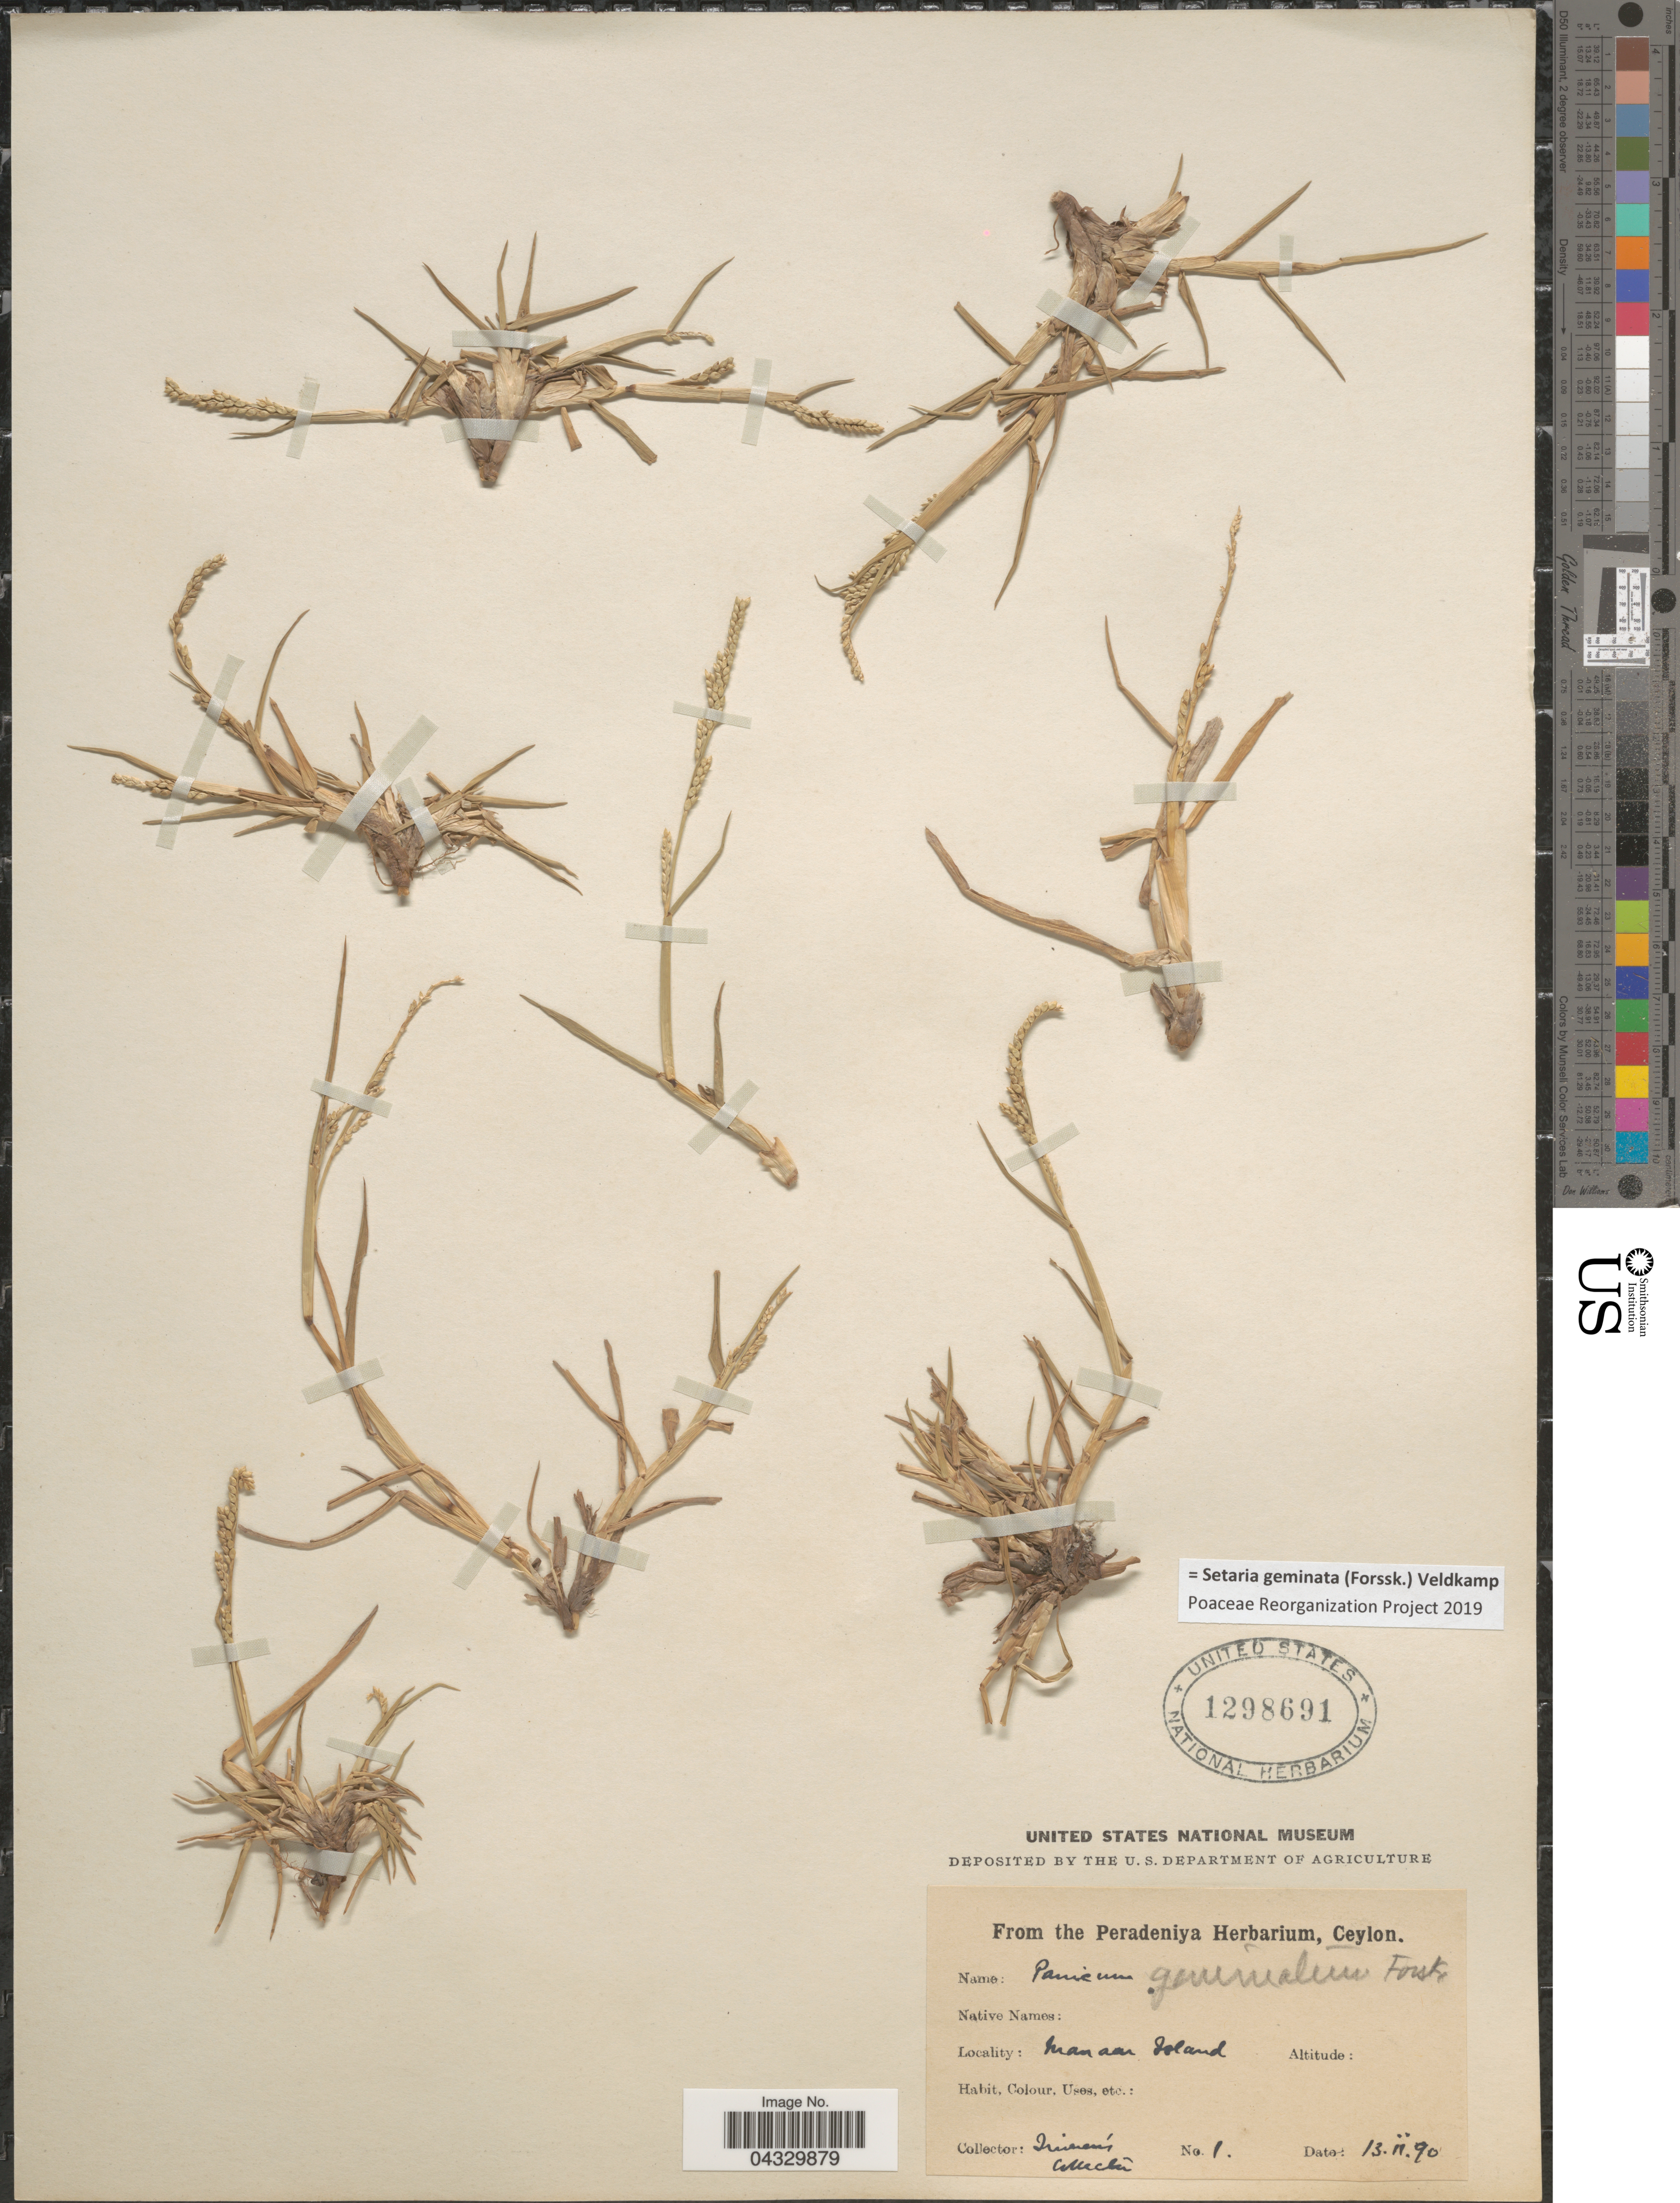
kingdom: Plantae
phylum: Tracheophyta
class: Liliopsida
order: Poales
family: Poaceae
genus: Setaria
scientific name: Setaria geminata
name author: (Forssk.) Veldkamp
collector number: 1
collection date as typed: Transcribed d/m/y: 13/2/90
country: Sri Lanka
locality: Manaar [interpreted] Island.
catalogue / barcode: US 1298691